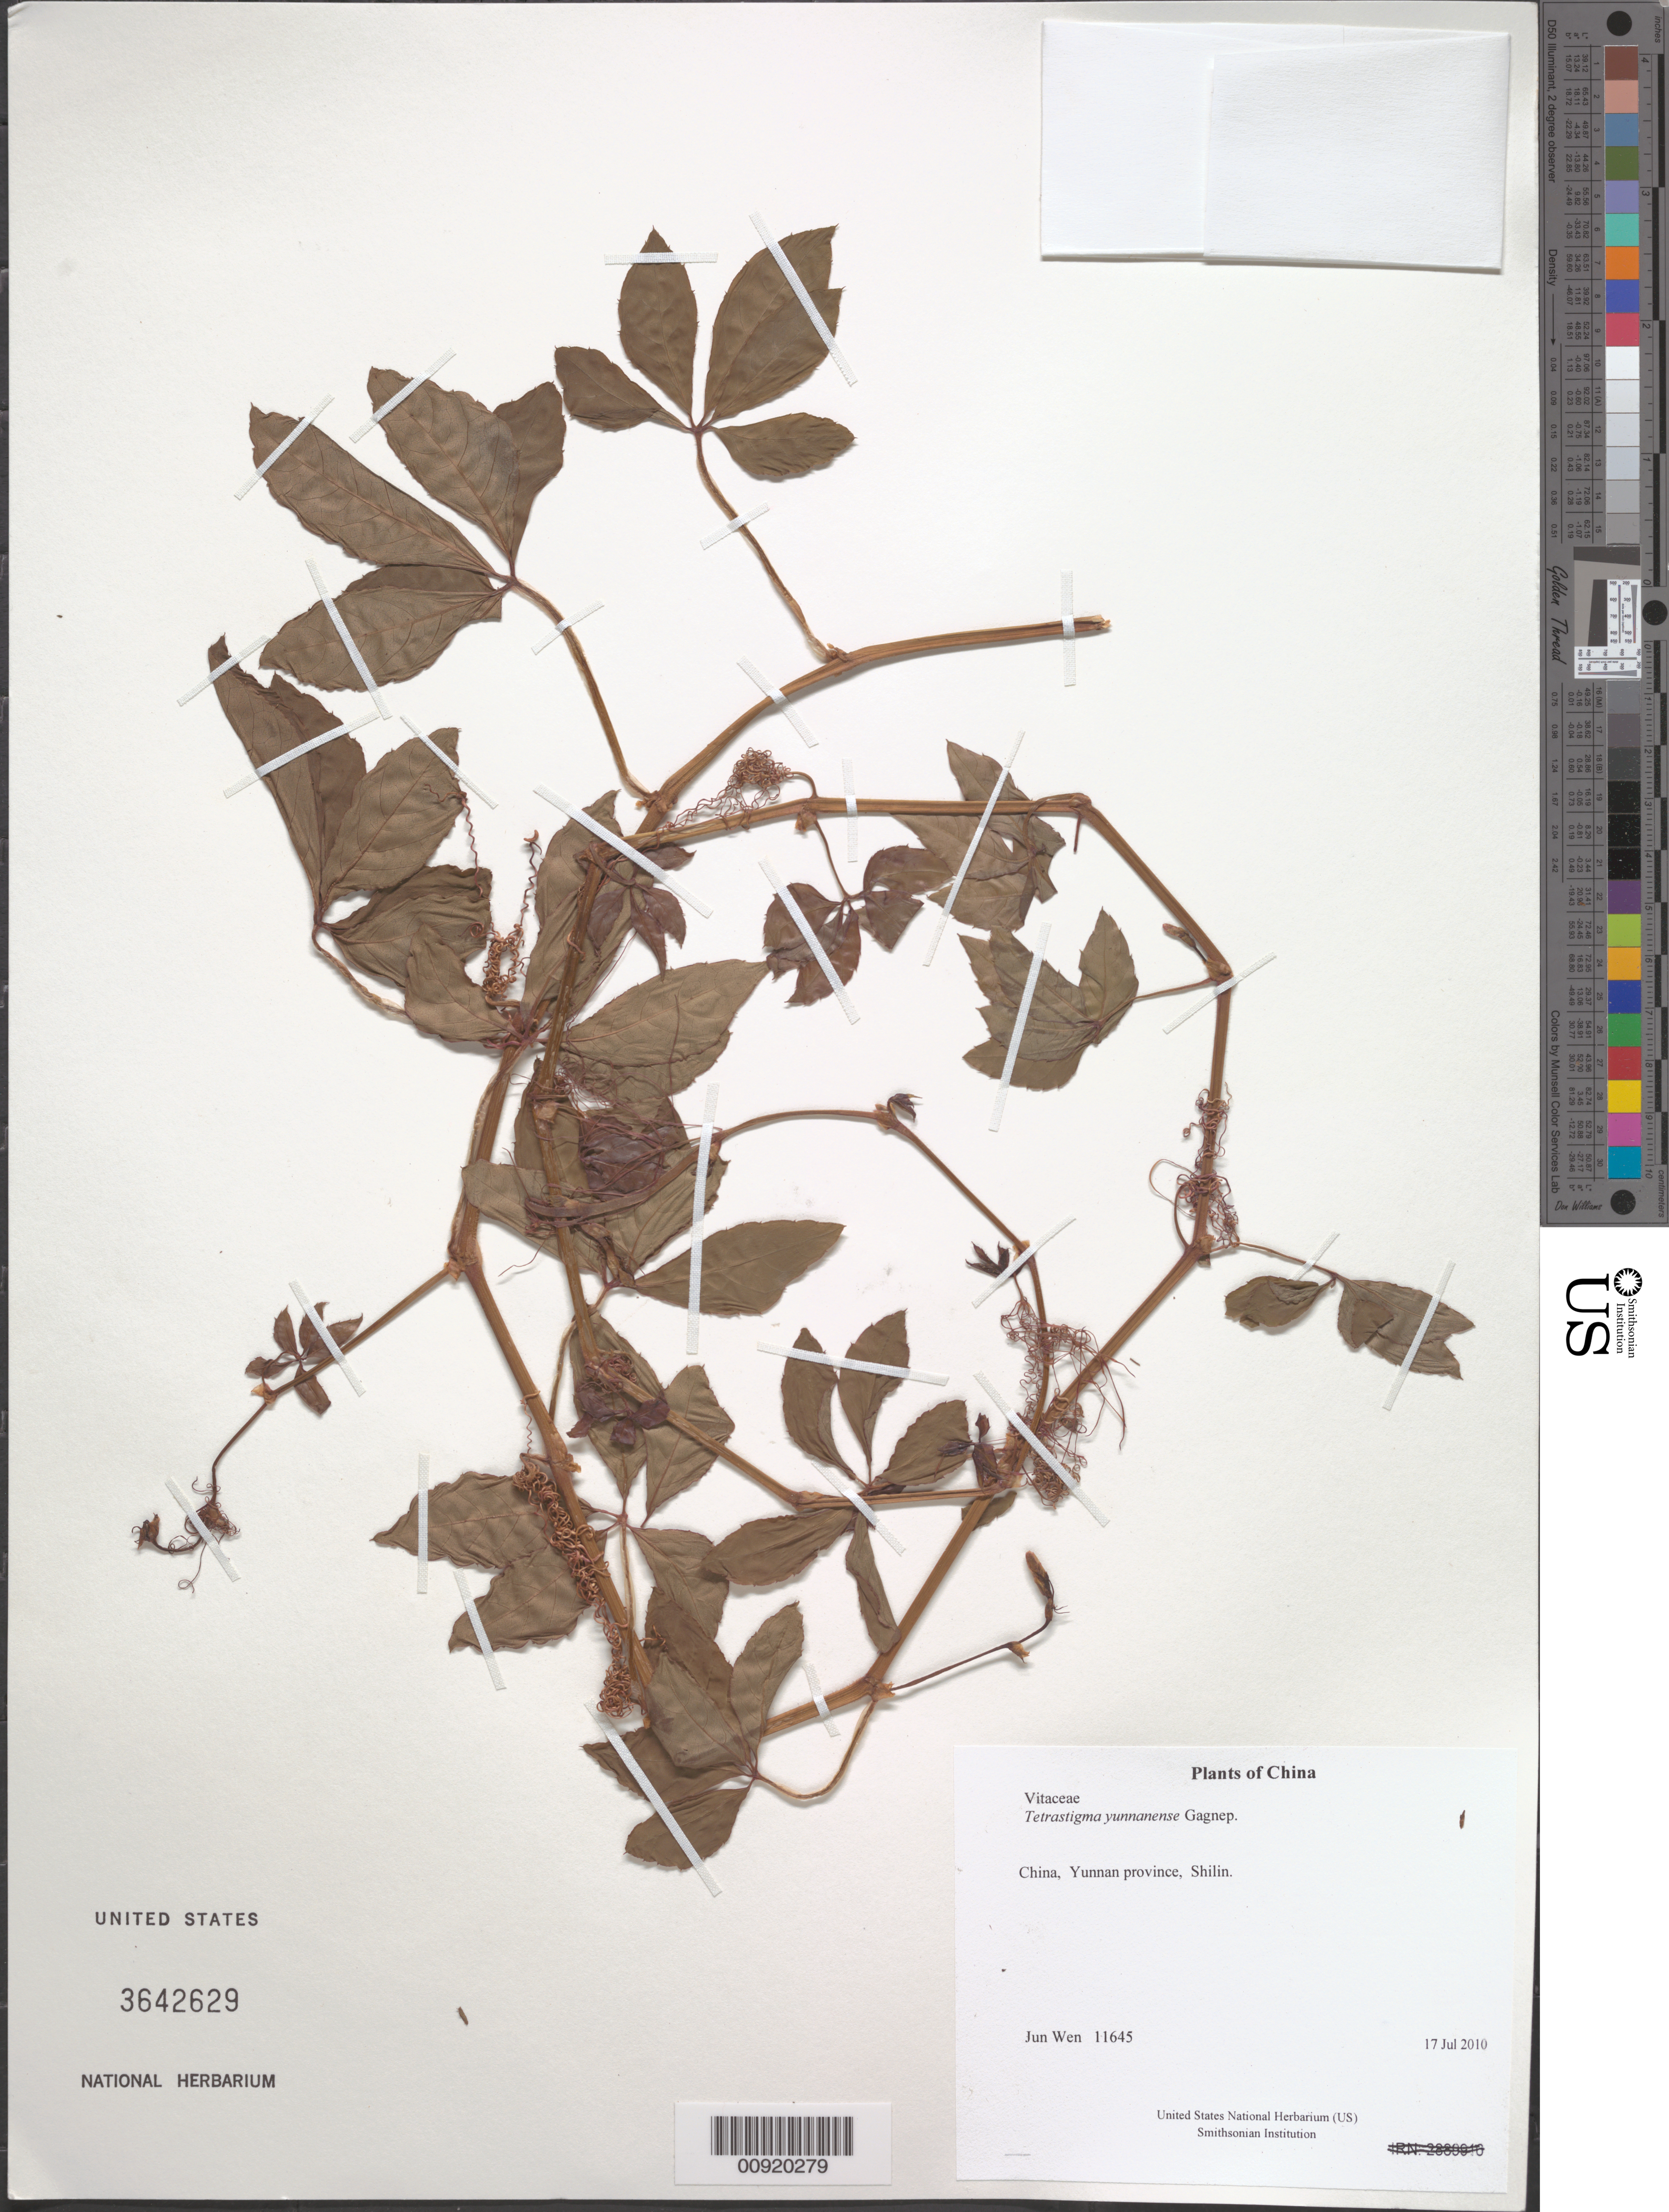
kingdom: Plantae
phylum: Tracheophyta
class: Magnoliopsida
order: Vitales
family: Vitaceae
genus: Tetrastigma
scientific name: Tetrastigma yunnanense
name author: Gagnep.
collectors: J. Wen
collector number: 11645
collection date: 2010-07-17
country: China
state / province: Yunnan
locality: Shilin.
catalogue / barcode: US 3642629